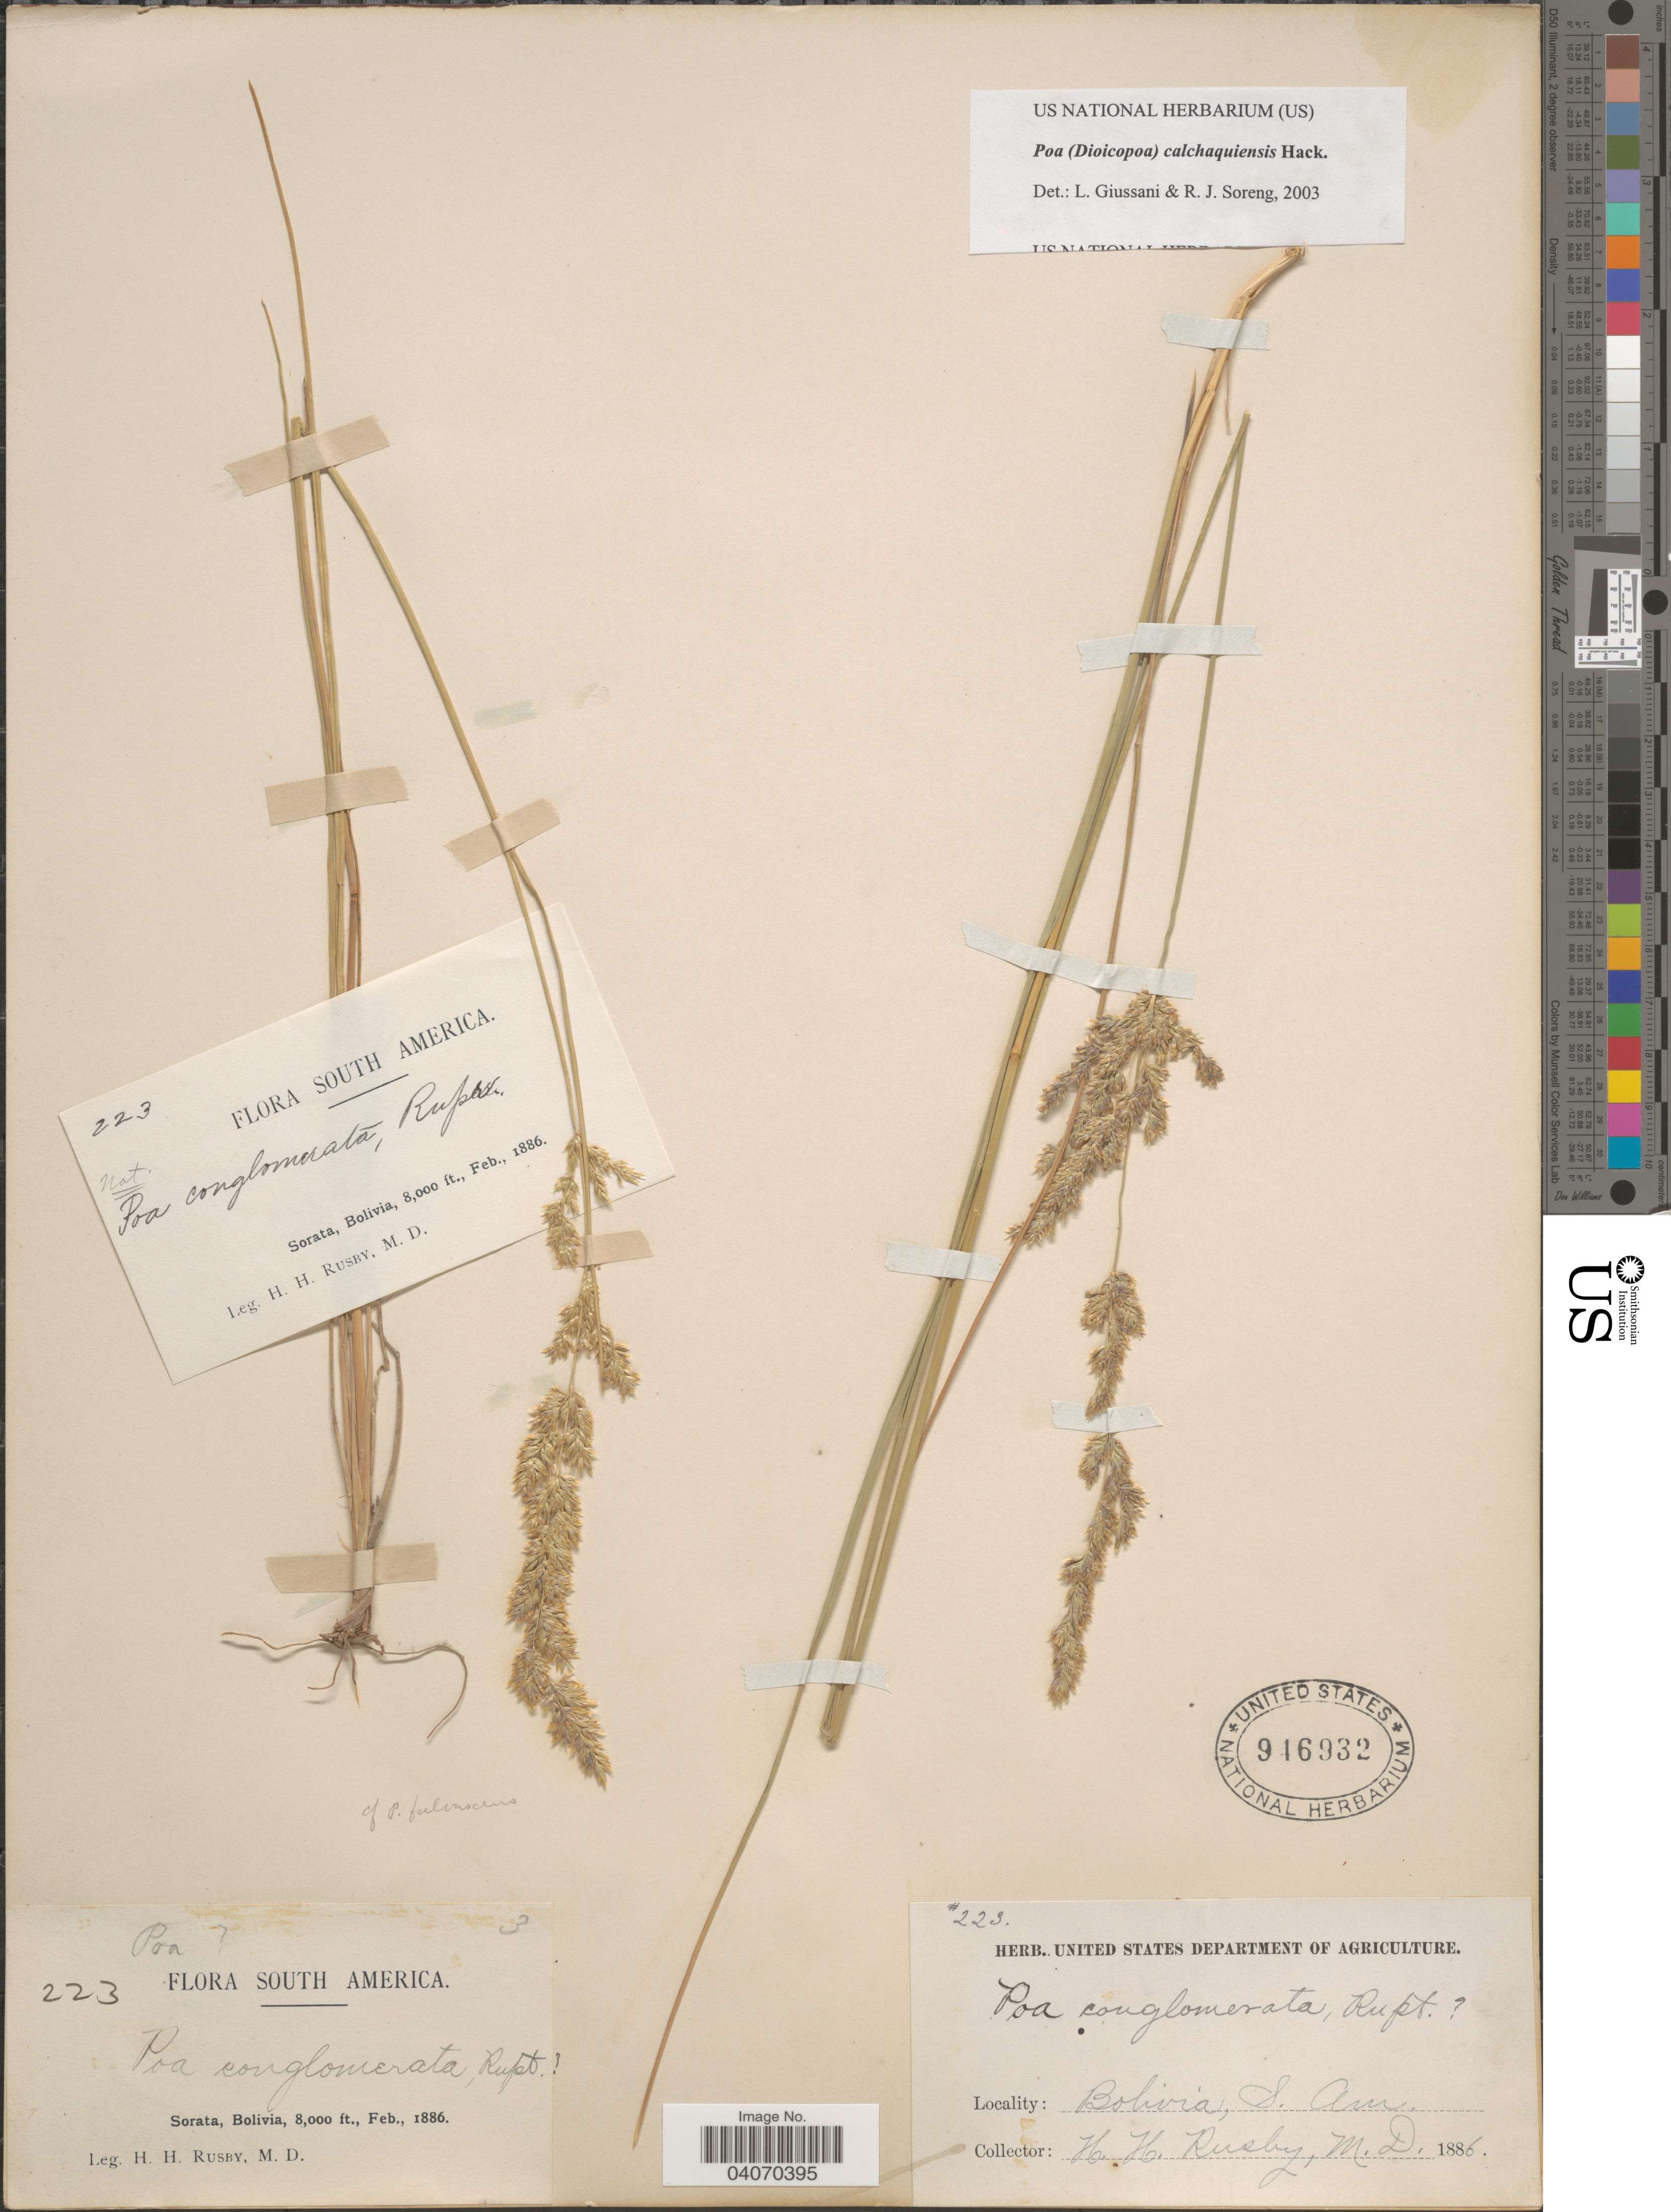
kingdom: Plantae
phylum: Tracheophyta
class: Liliopsida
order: Poales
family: Poaceae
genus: Poa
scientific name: Poa calchaquiensis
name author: Hack.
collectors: H. H. Rusby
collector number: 223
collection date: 1886-02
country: Bolivia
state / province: La Páz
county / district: Larecaja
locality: Sorata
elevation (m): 2438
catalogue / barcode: US 946932